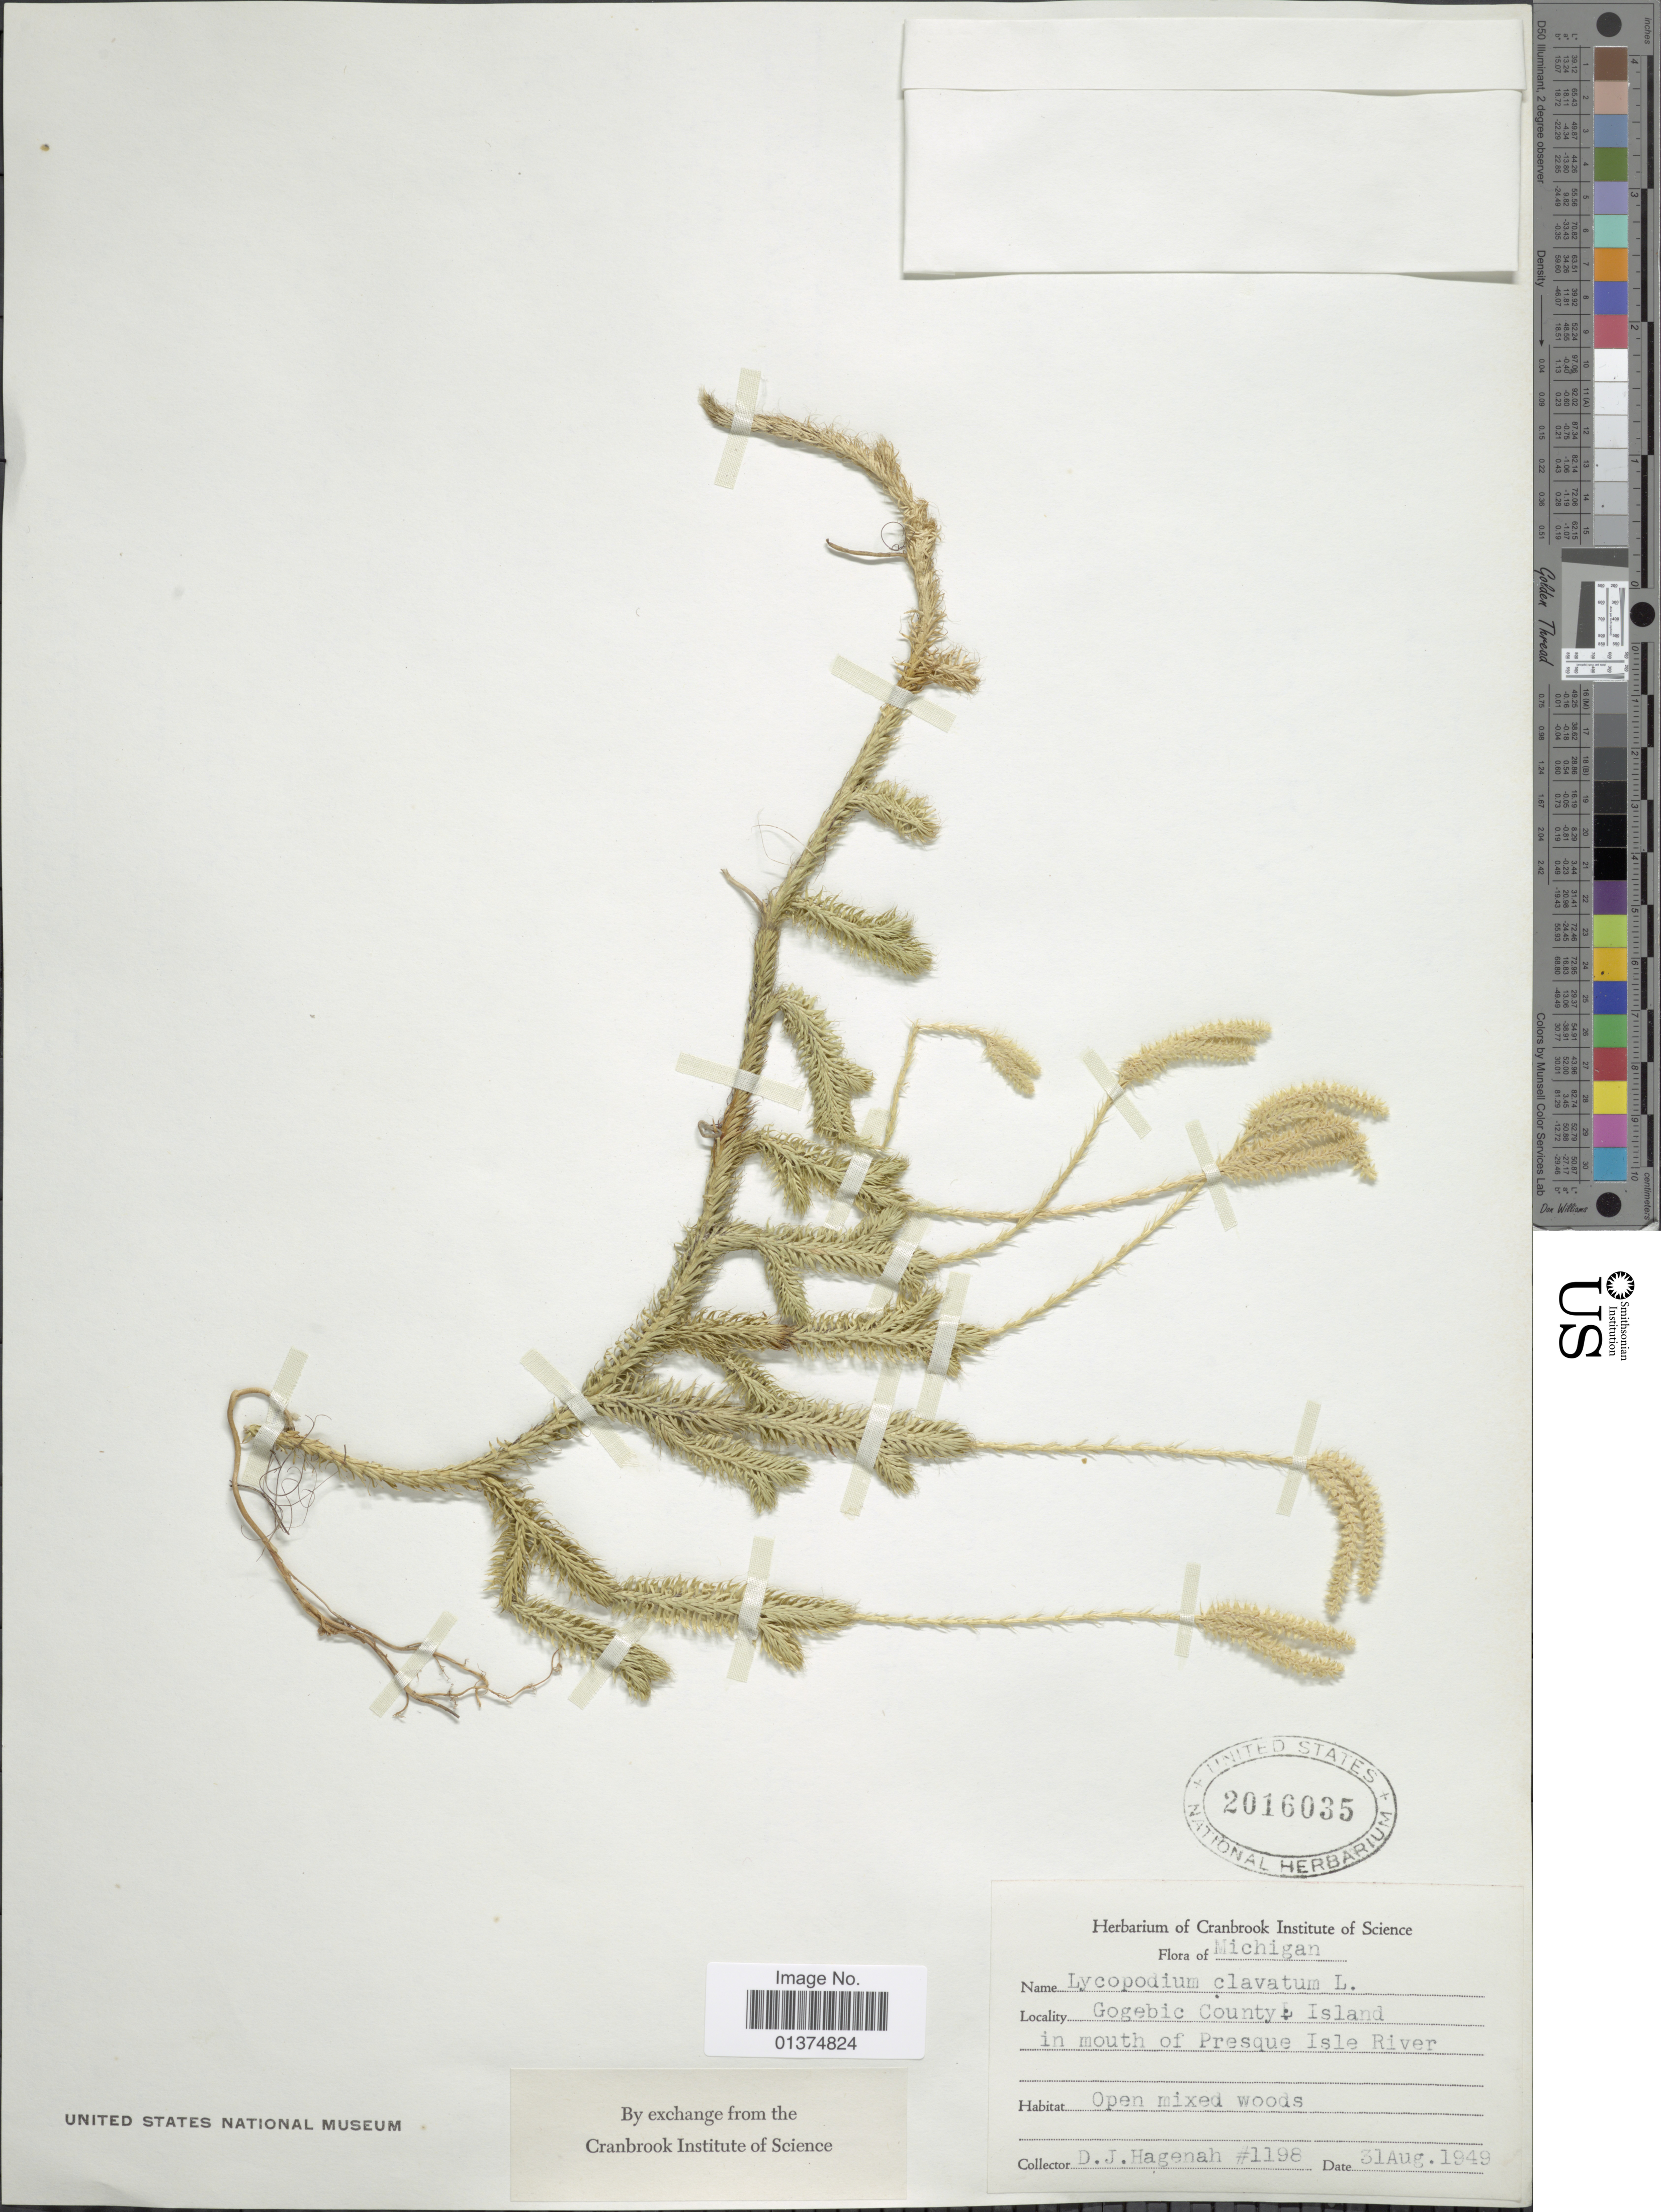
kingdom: Plantae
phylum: Tracheophyta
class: Lycopodiopsida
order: Lycopodiales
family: Lycopodiaceae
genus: Lycopodium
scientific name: Lycopodium clavatum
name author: L.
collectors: D. Hagenah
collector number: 1198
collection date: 1949-08-31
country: United States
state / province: Michigan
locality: Gogebic County Island in mouth of Presque Isle River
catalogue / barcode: US 2016035